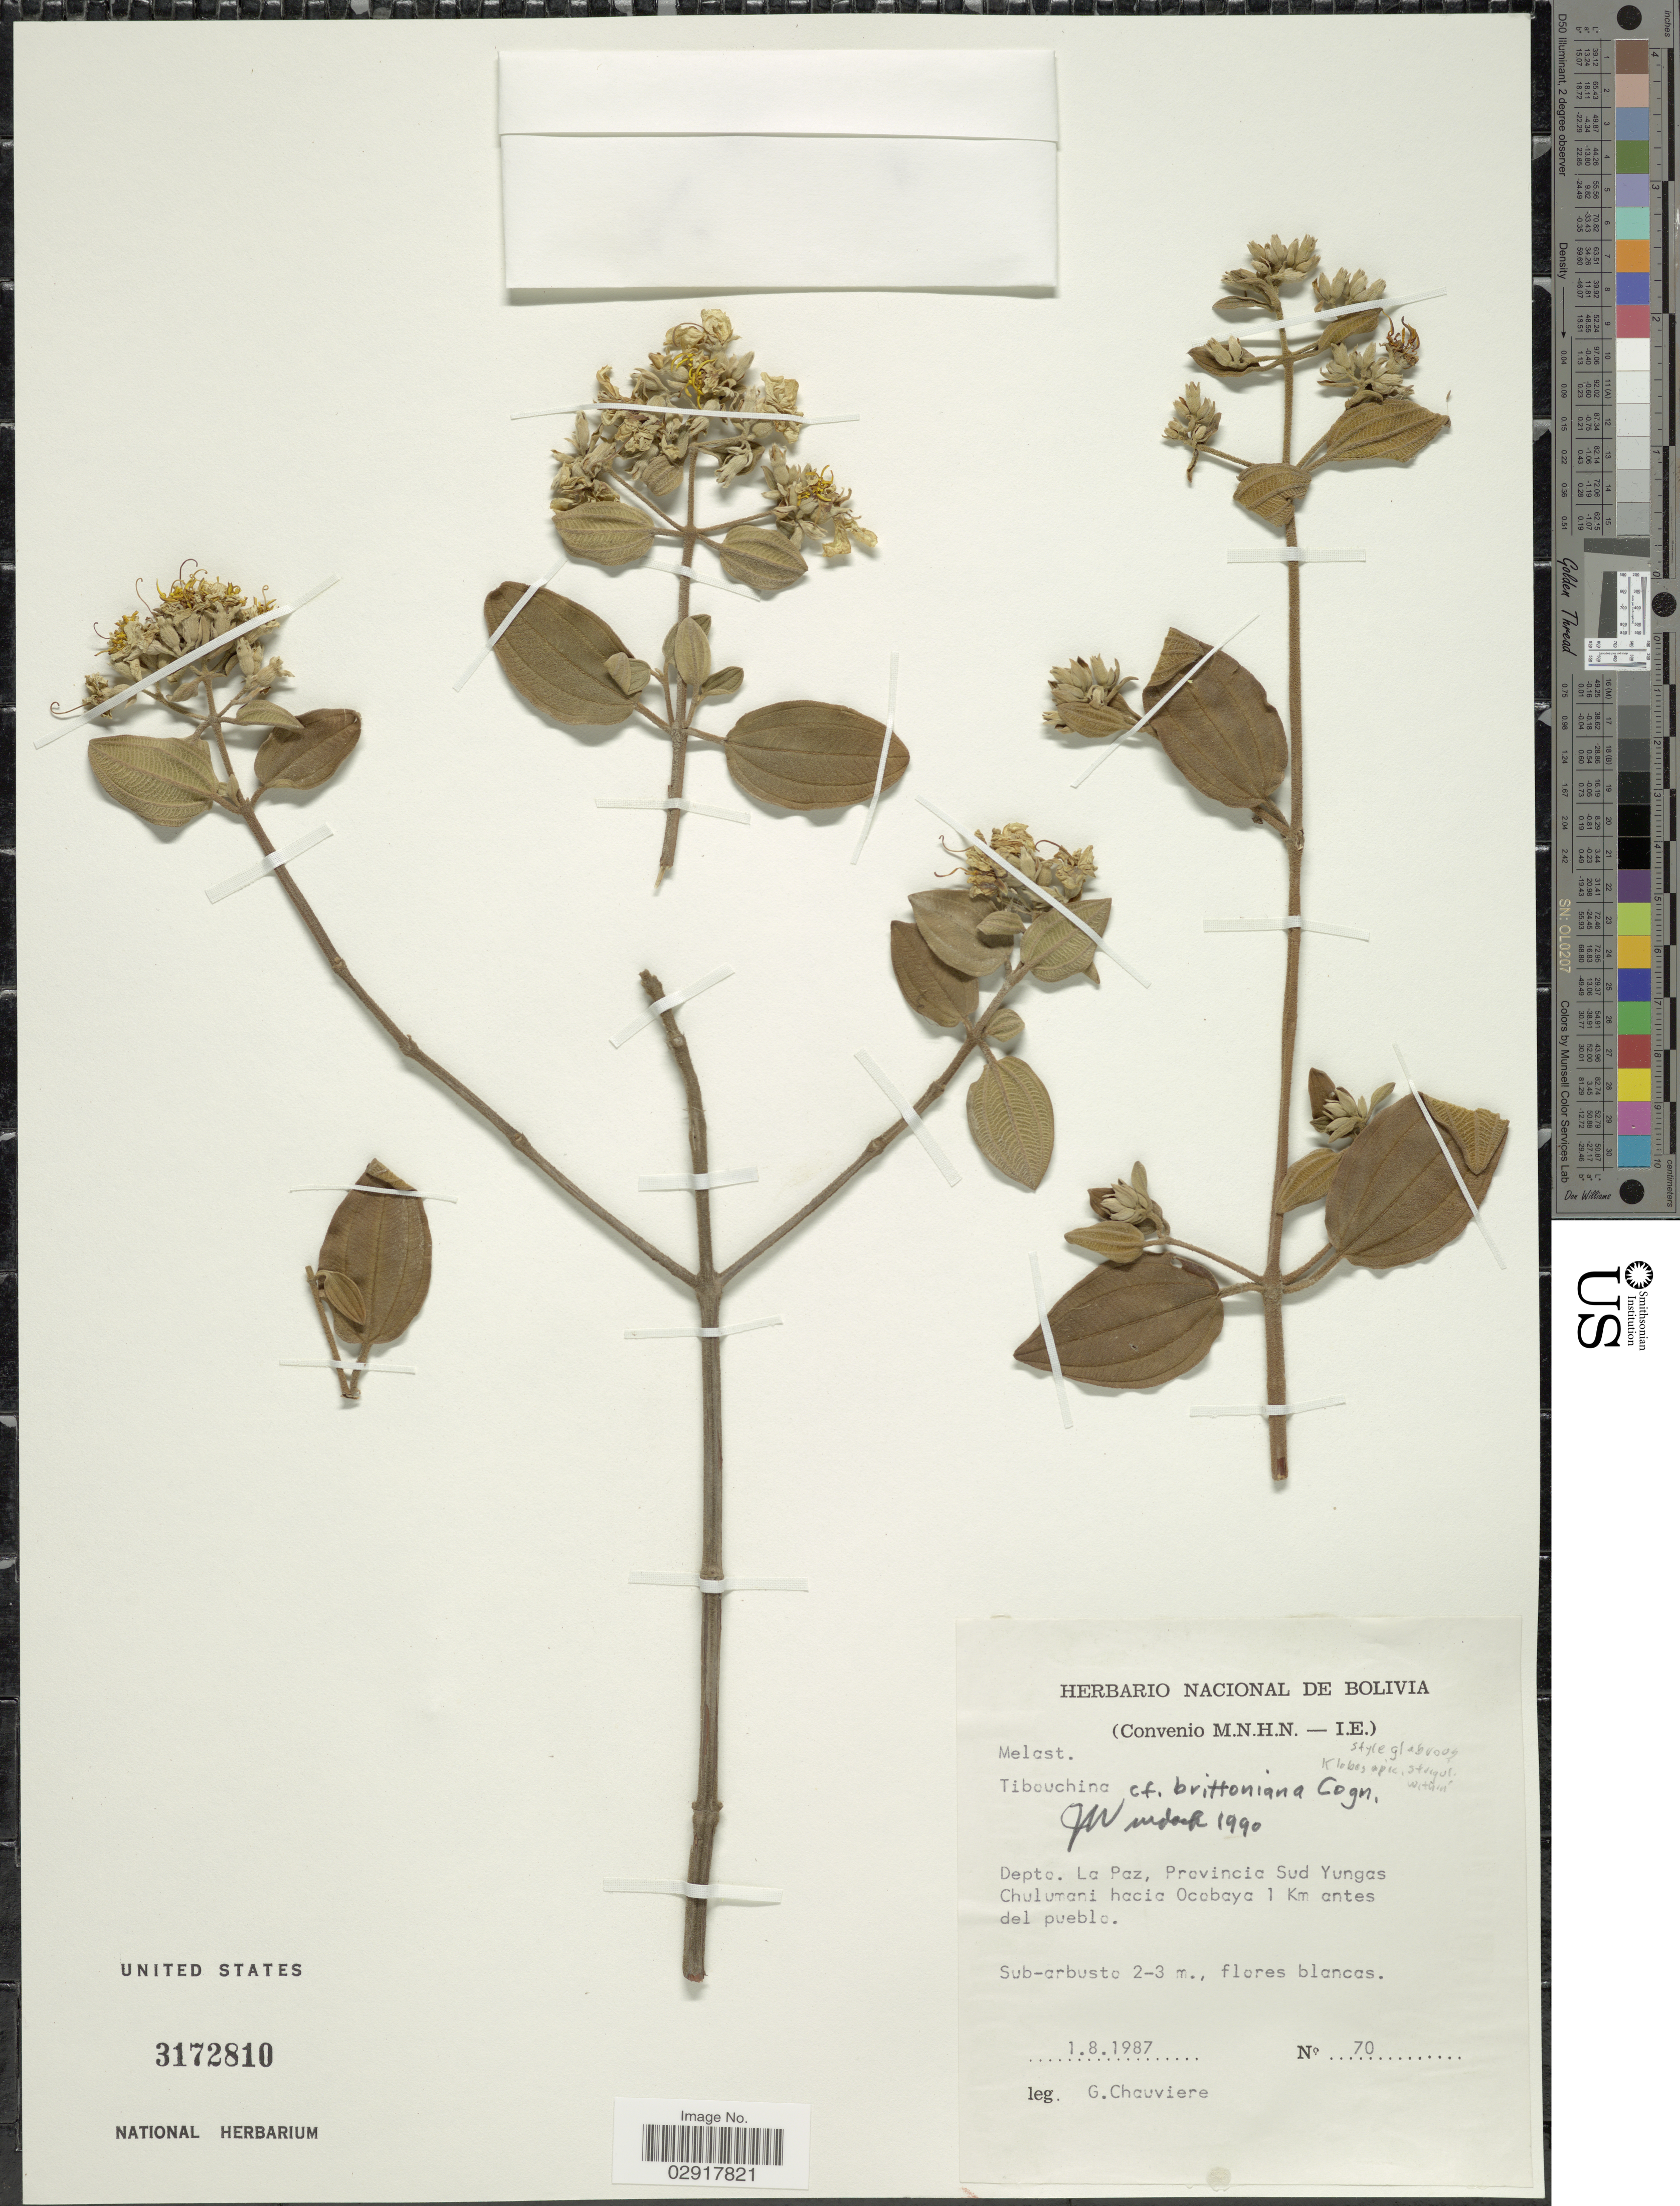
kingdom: Plantae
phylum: Tracheophyta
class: Magnoliopsida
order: Myrtales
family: Melastomataceae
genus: Chaetogastra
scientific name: Chaetogastra brittoniana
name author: (Cogn.) P.J.F. Guim. & Michelang.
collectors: G. Chauviere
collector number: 70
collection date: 1987-08-01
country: Bolivia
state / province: La Paz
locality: Depto. La Paz, Provincia Sud Yungas Chulumani hacia Ocobaya 1 Km antes del pueblo.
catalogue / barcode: US 3172810